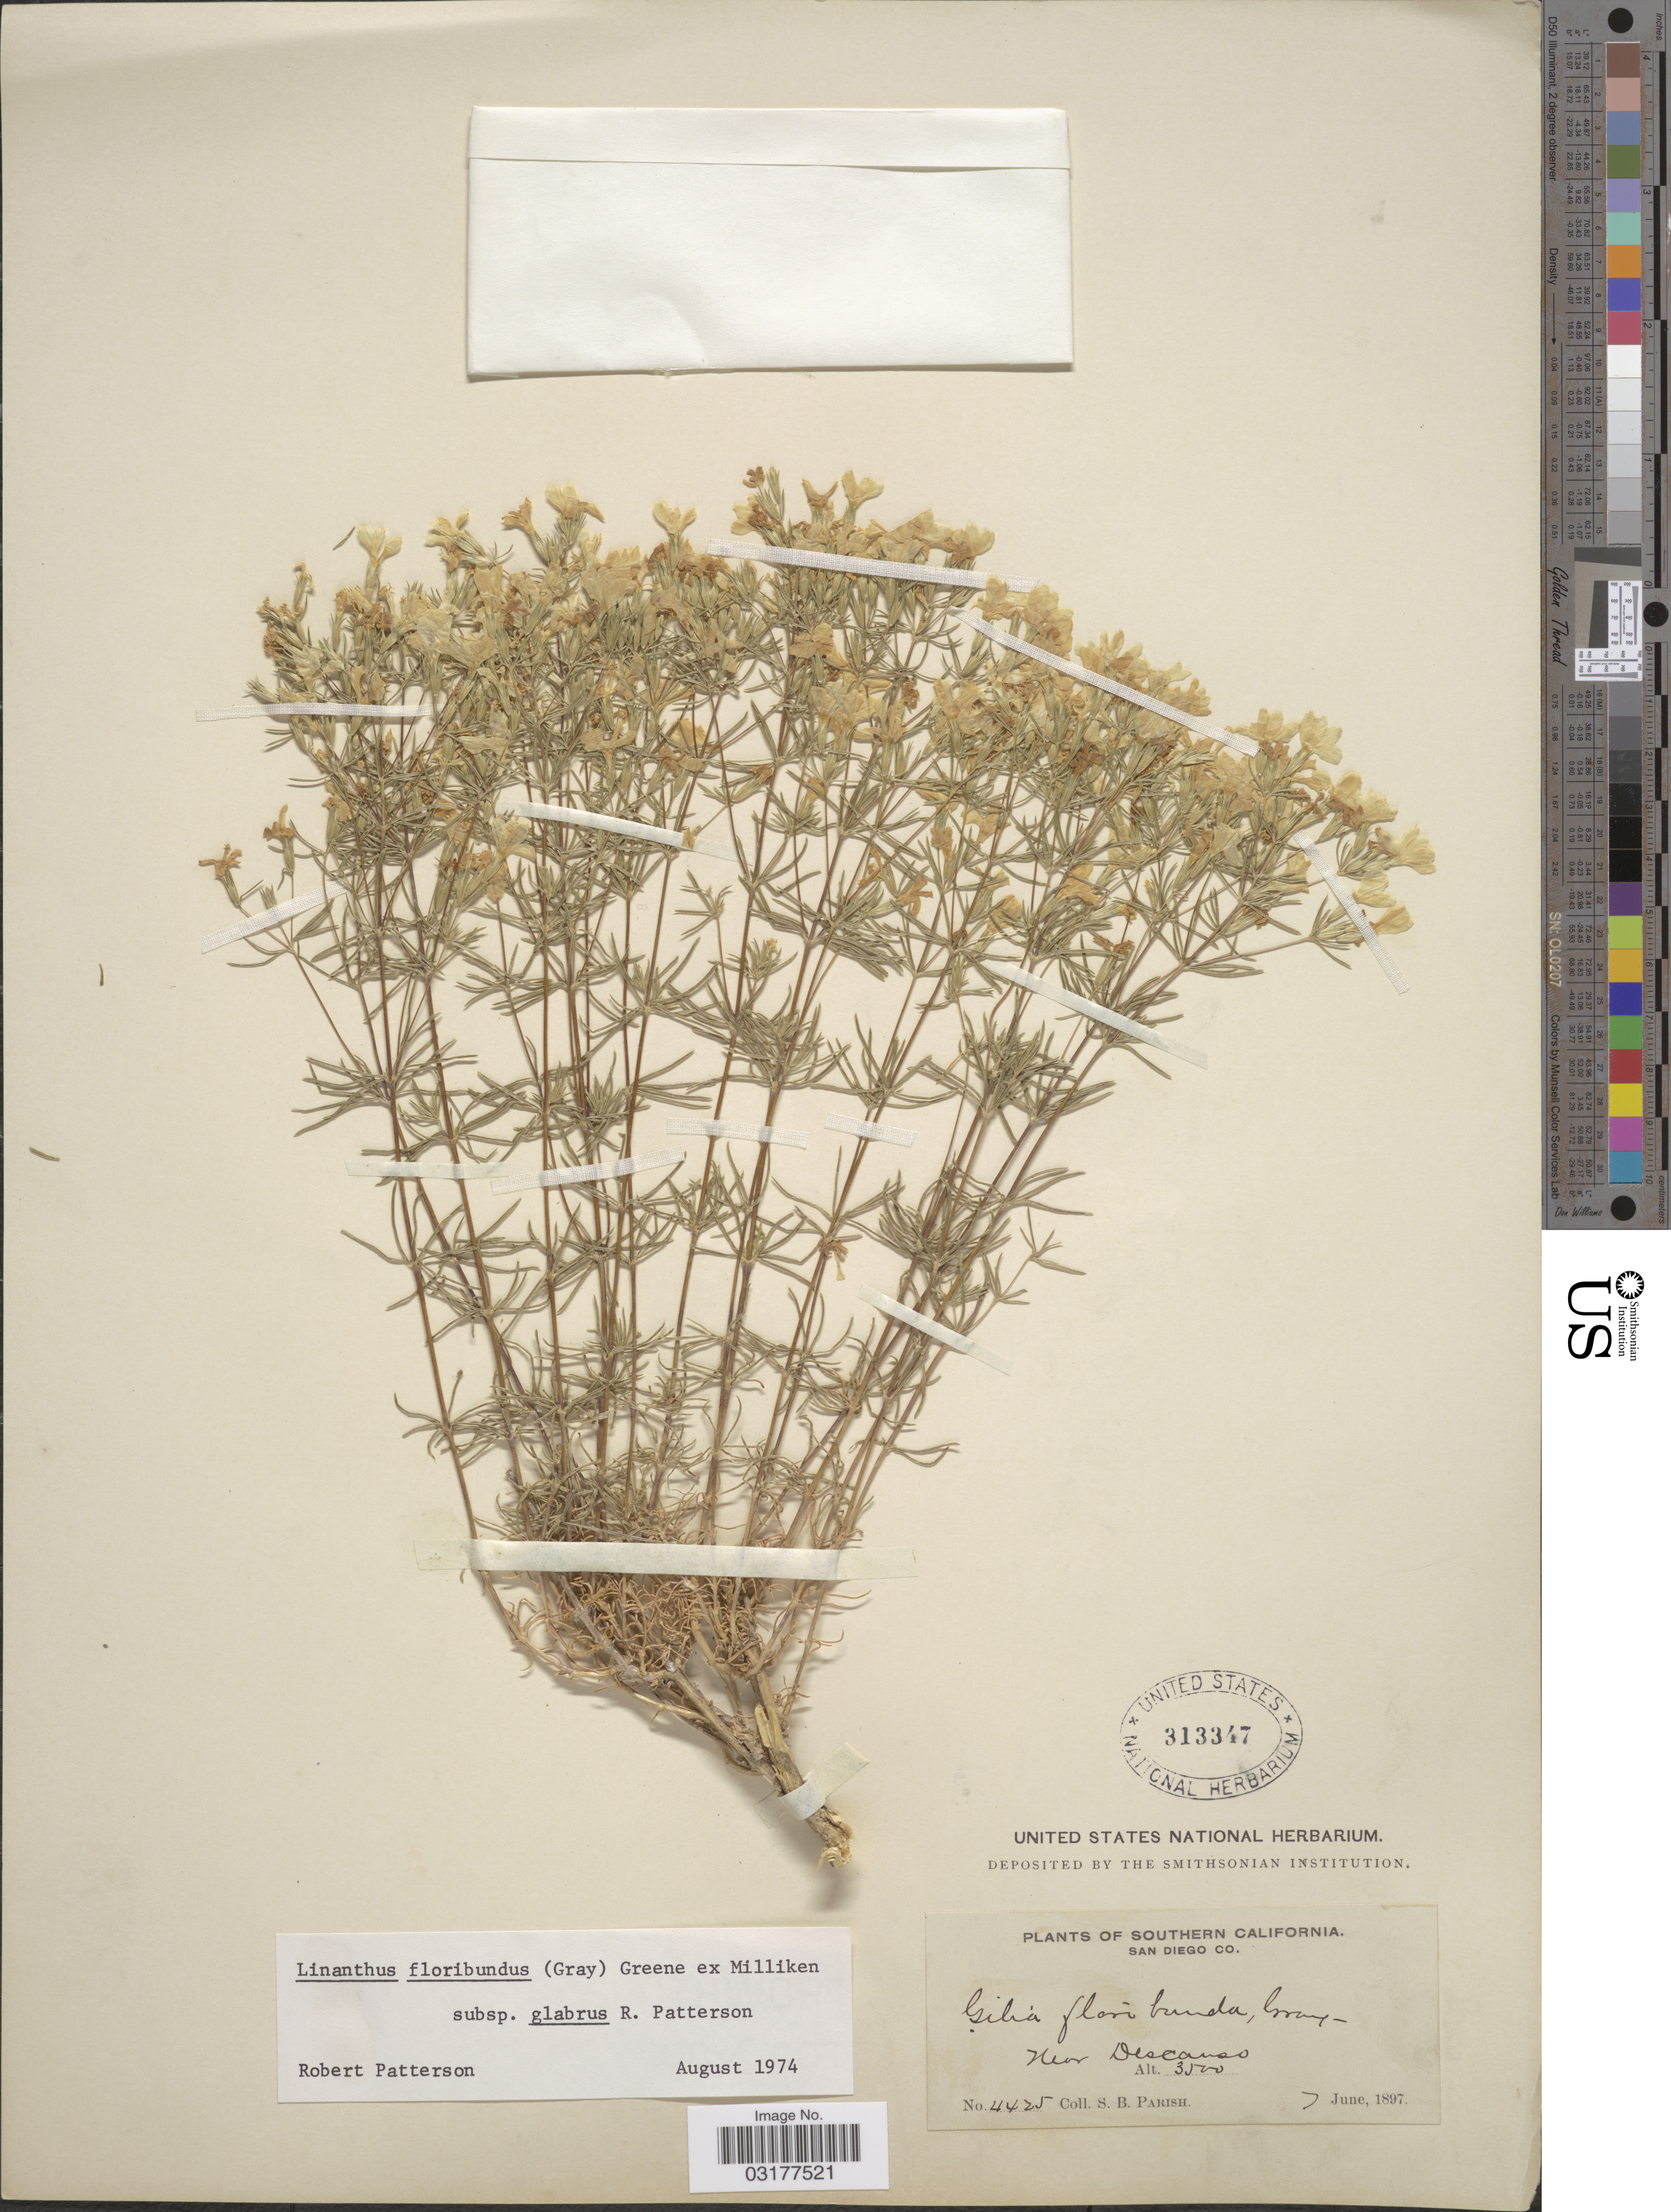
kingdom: Plantae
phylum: Tracheophyta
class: Magnoliopsida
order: Ericales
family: Polemoniaceae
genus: Leptosiphon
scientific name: Leptosiphon floribundus subsp. glaber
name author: (R. Patt.) J.M. Porter & L.A. Johnson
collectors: S. B. Parish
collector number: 4425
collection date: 1897-06-07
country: United States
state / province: California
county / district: San Diego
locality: Southern California. San Diego Co. Near Descanso.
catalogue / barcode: US 313347